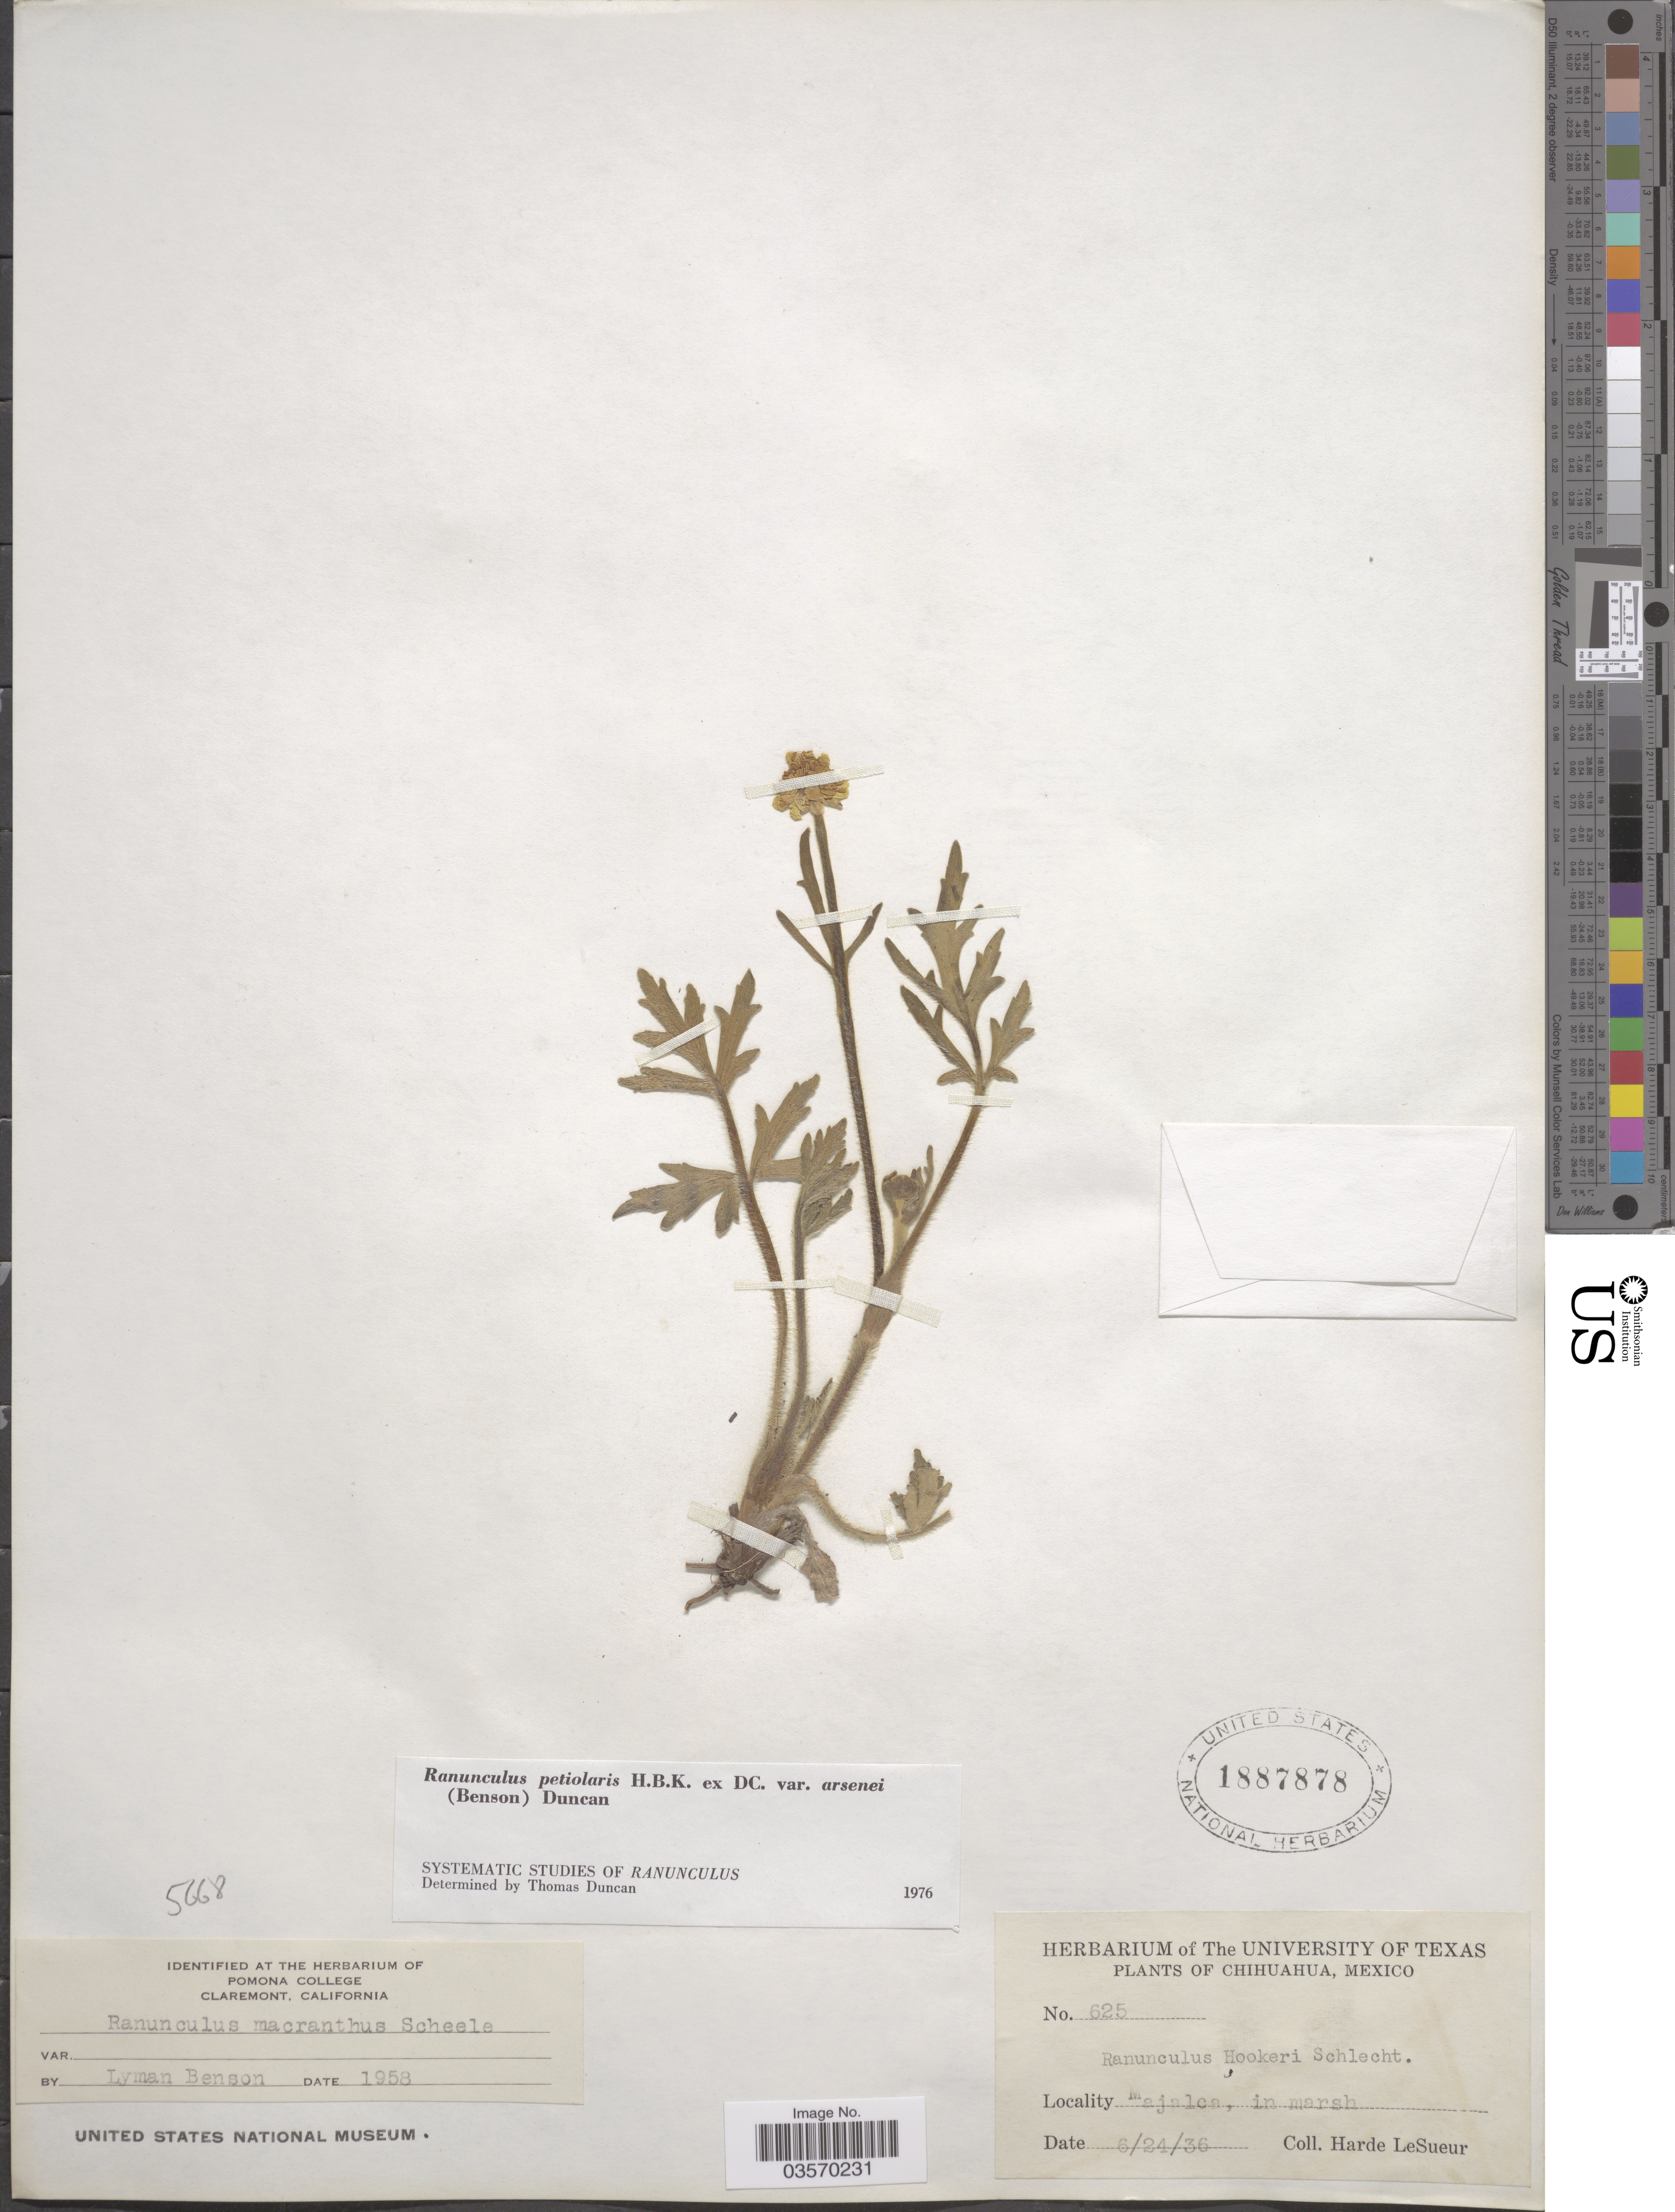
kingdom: Plantae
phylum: Tracheophyta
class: Magnoliopsida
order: Ranunculales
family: Ranunculaceae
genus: Ranunculus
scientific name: Ranunculus petiolaris var. arsenei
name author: (L.D. Benson) Duncan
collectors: H. LeSueur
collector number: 625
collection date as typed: Transcribed d/m/y: 24/6/36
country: Mexico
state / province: Chihuahua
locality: Majalca, in marsh.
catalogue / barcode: US 1887878